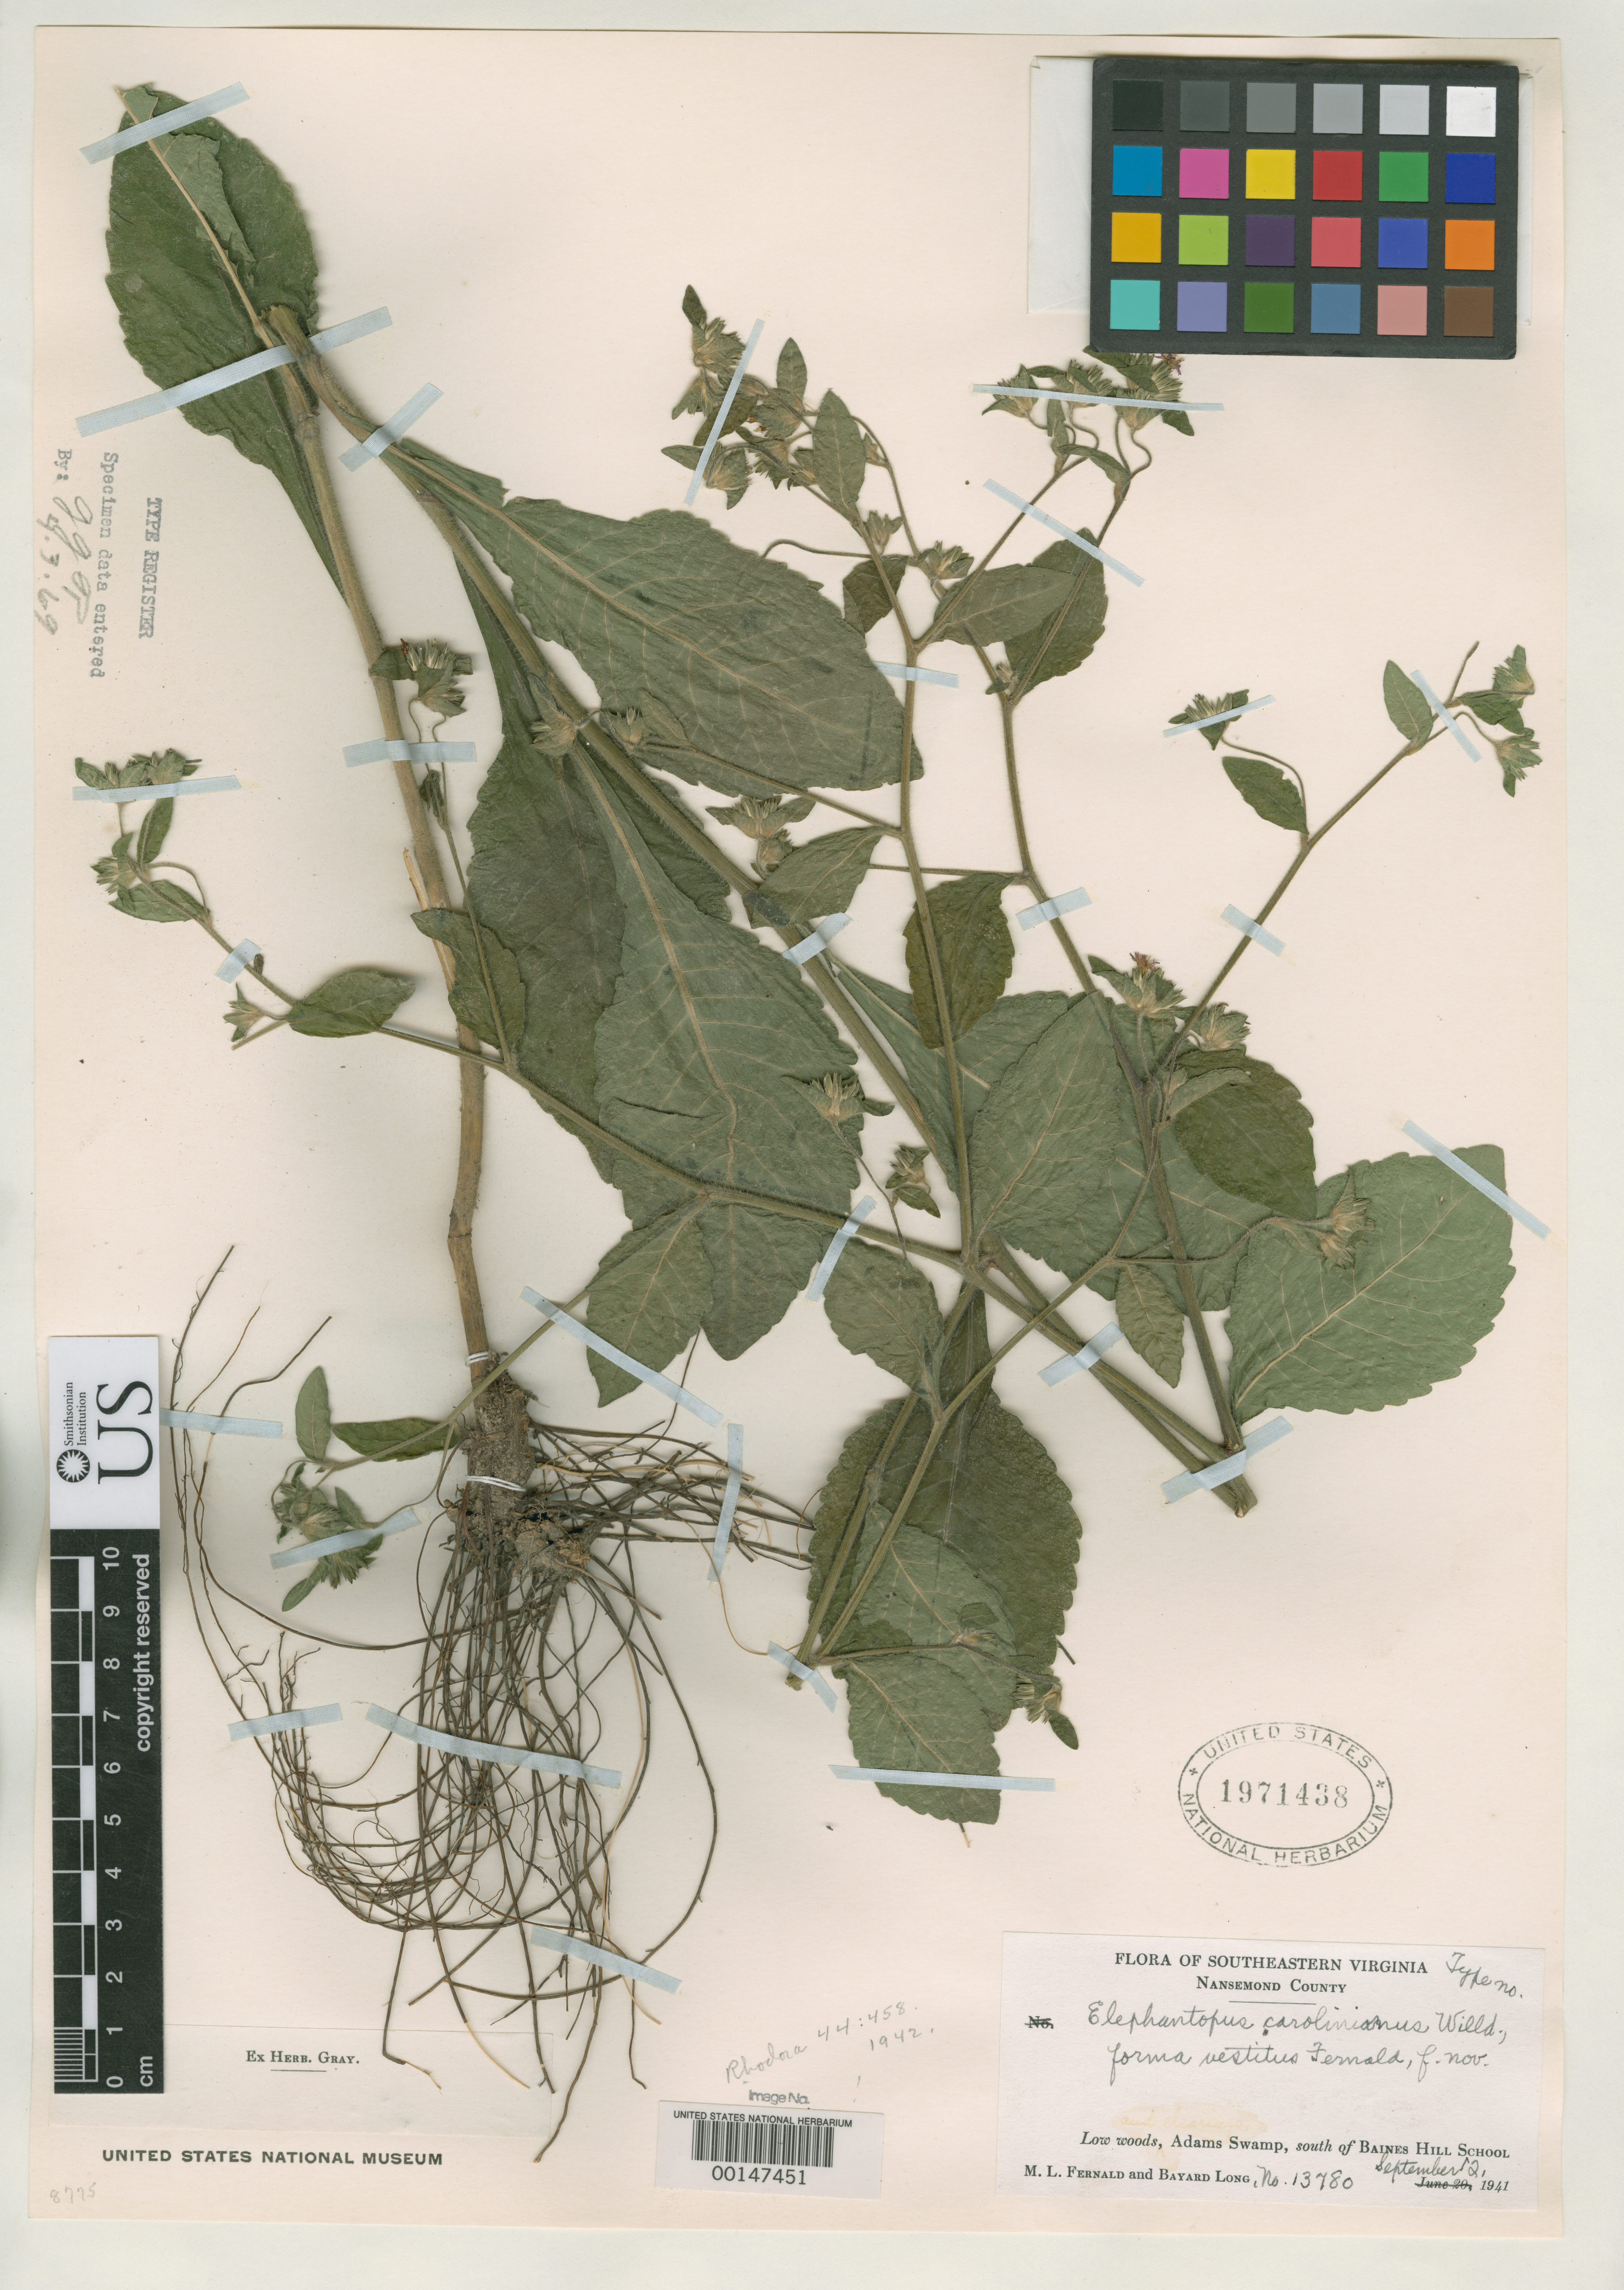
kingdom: Plantae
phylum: Tracheophyta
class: Magnoliopsida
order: Asterales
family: Asteraceae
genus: Elephantopus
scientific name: Elephantopus carolinianus f. vestitus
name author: Fernald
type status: Isotype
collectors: M. L. Fernald & B. H. Long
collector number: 13780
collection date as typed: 12 Sep 1941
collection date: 1941-09-12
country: United States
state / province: Virginia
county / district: City of Suffolk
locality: Adams Swamp.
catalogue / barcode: US 1971438